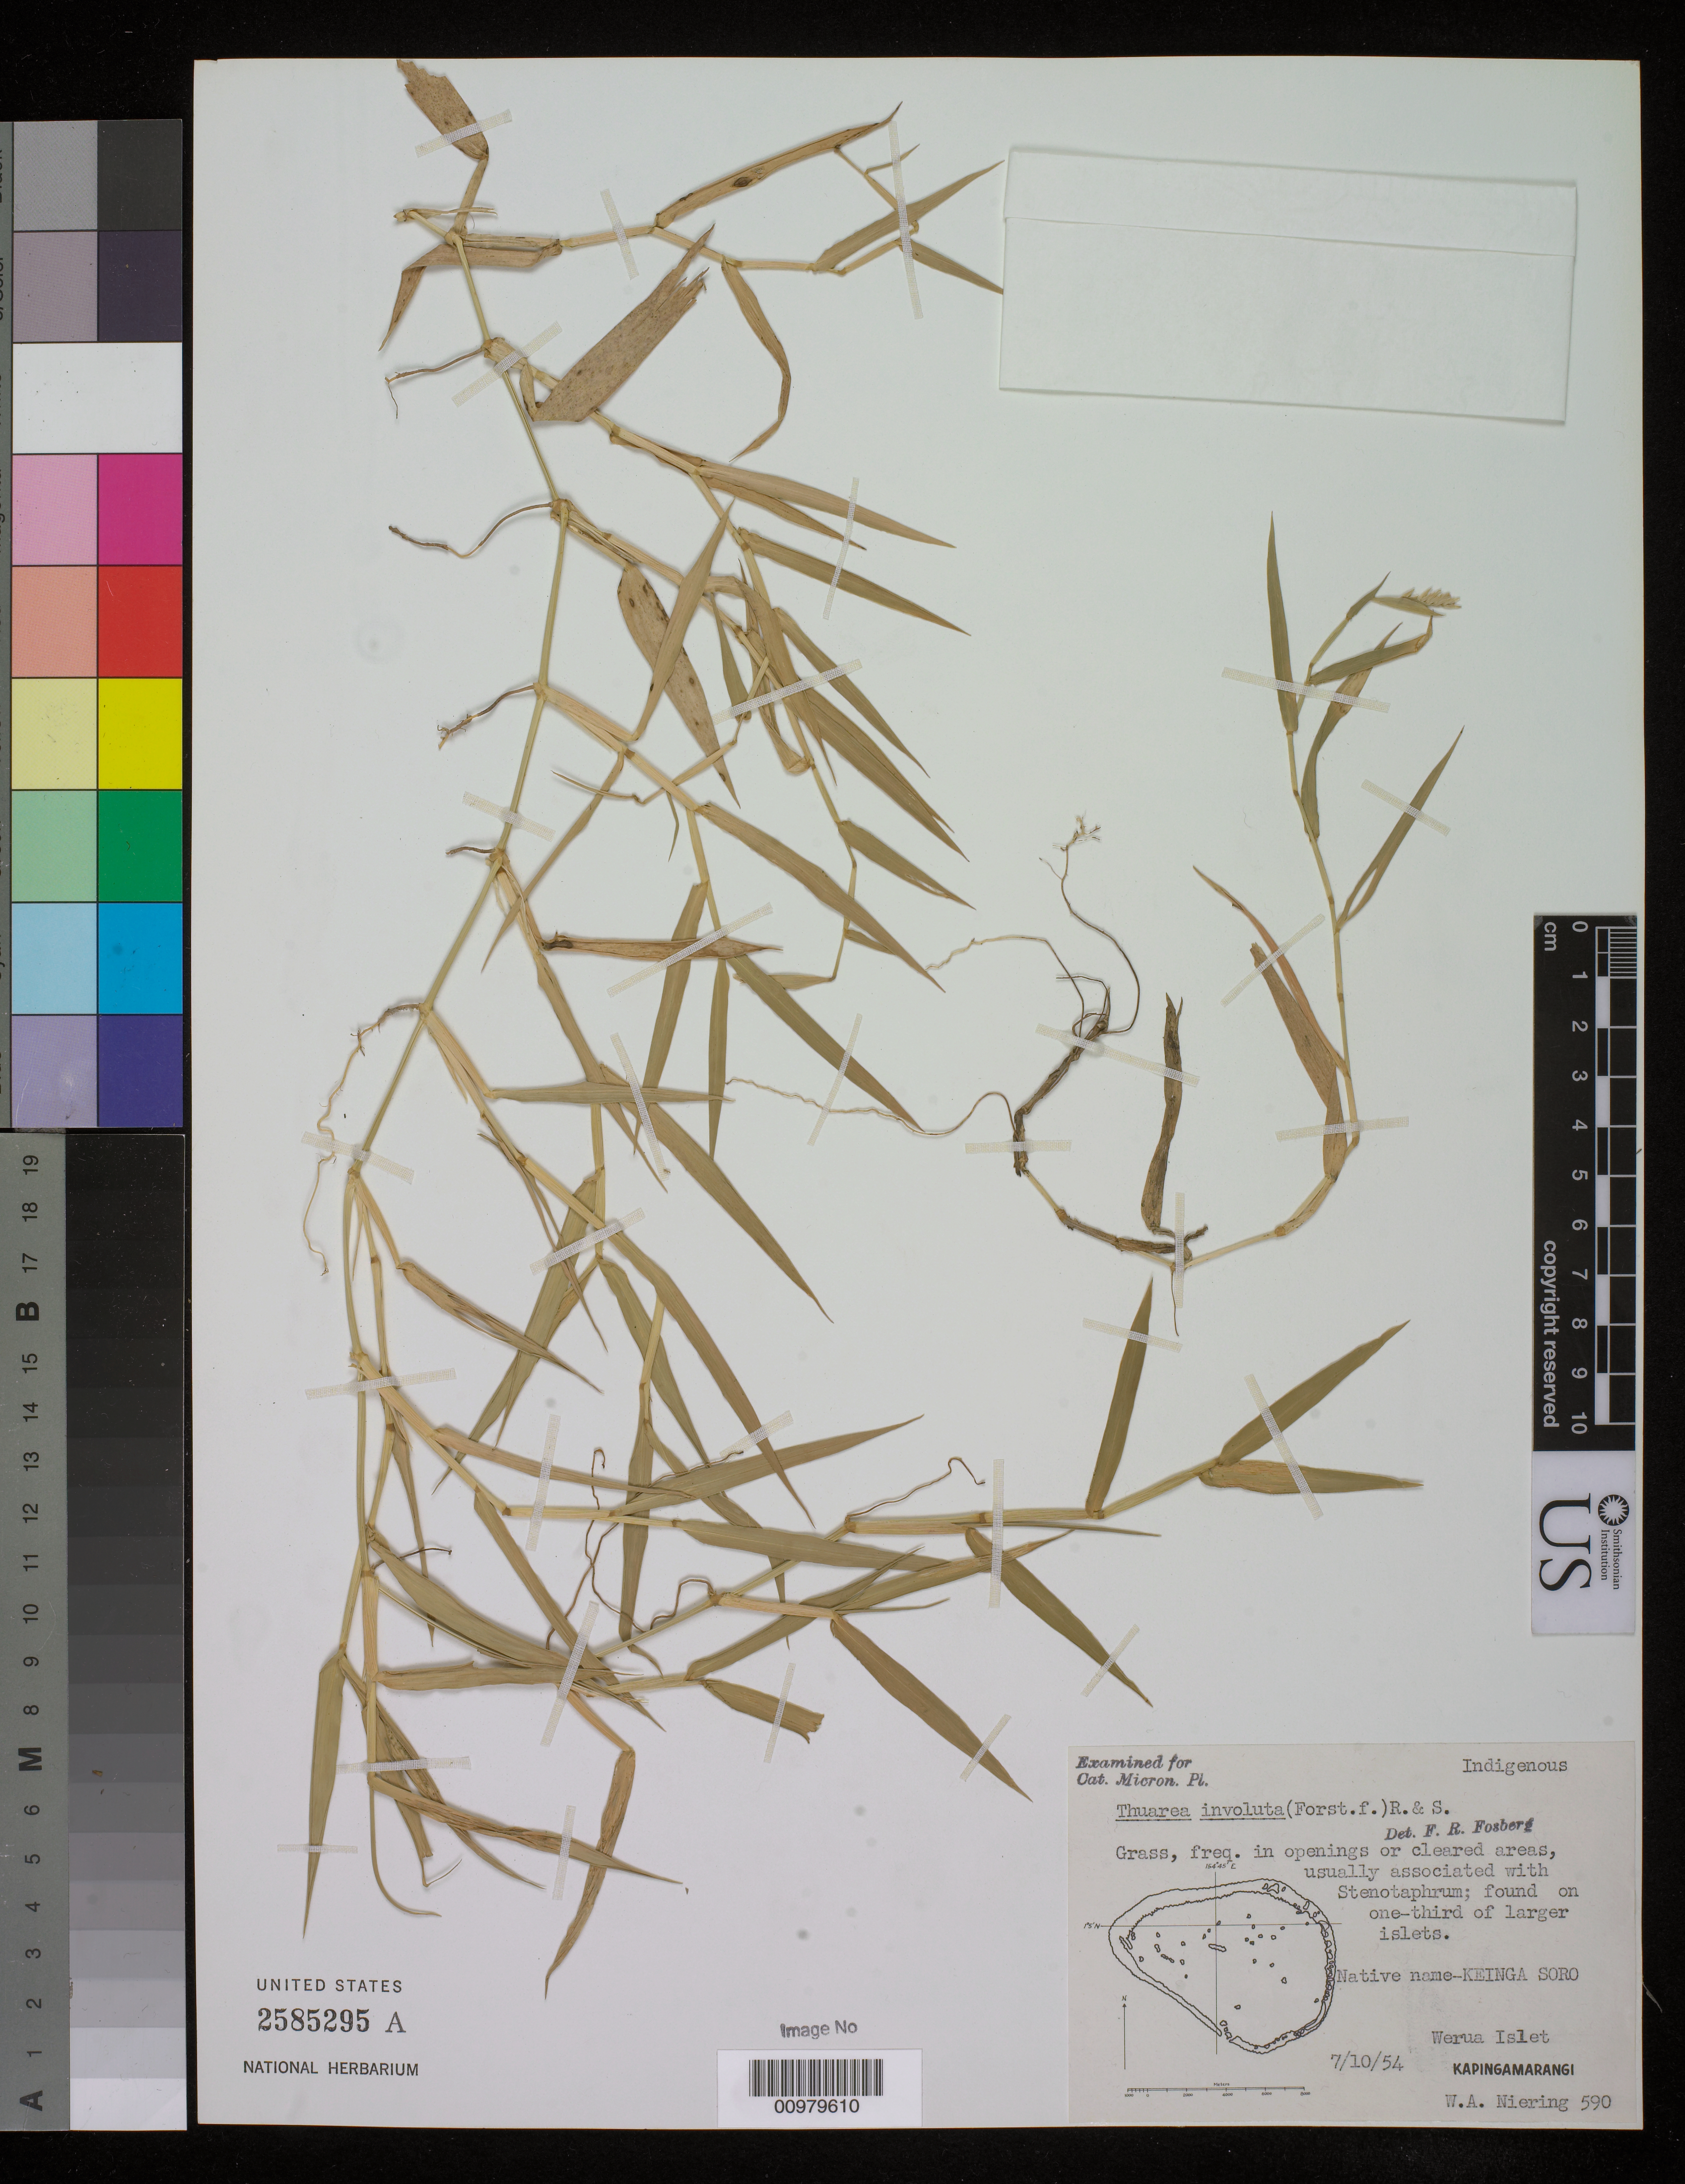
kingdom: Plantae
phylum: Tracheophyta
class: Liliopsida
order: Poales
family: Poaceae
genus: Thuarea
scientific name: Thuarea involuta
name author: (G. Forst.) R. Br. ex Sm.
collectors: W. Niering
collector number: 590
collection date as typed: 10 Jul 1954 or 07 Oct 1954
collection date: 1954-07-10 or 1954-10-07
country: Micronesia, Federated States of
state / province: Pohnpei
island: Kapingamarangi Atoll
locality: Werua Islet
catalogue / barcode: US 2585295